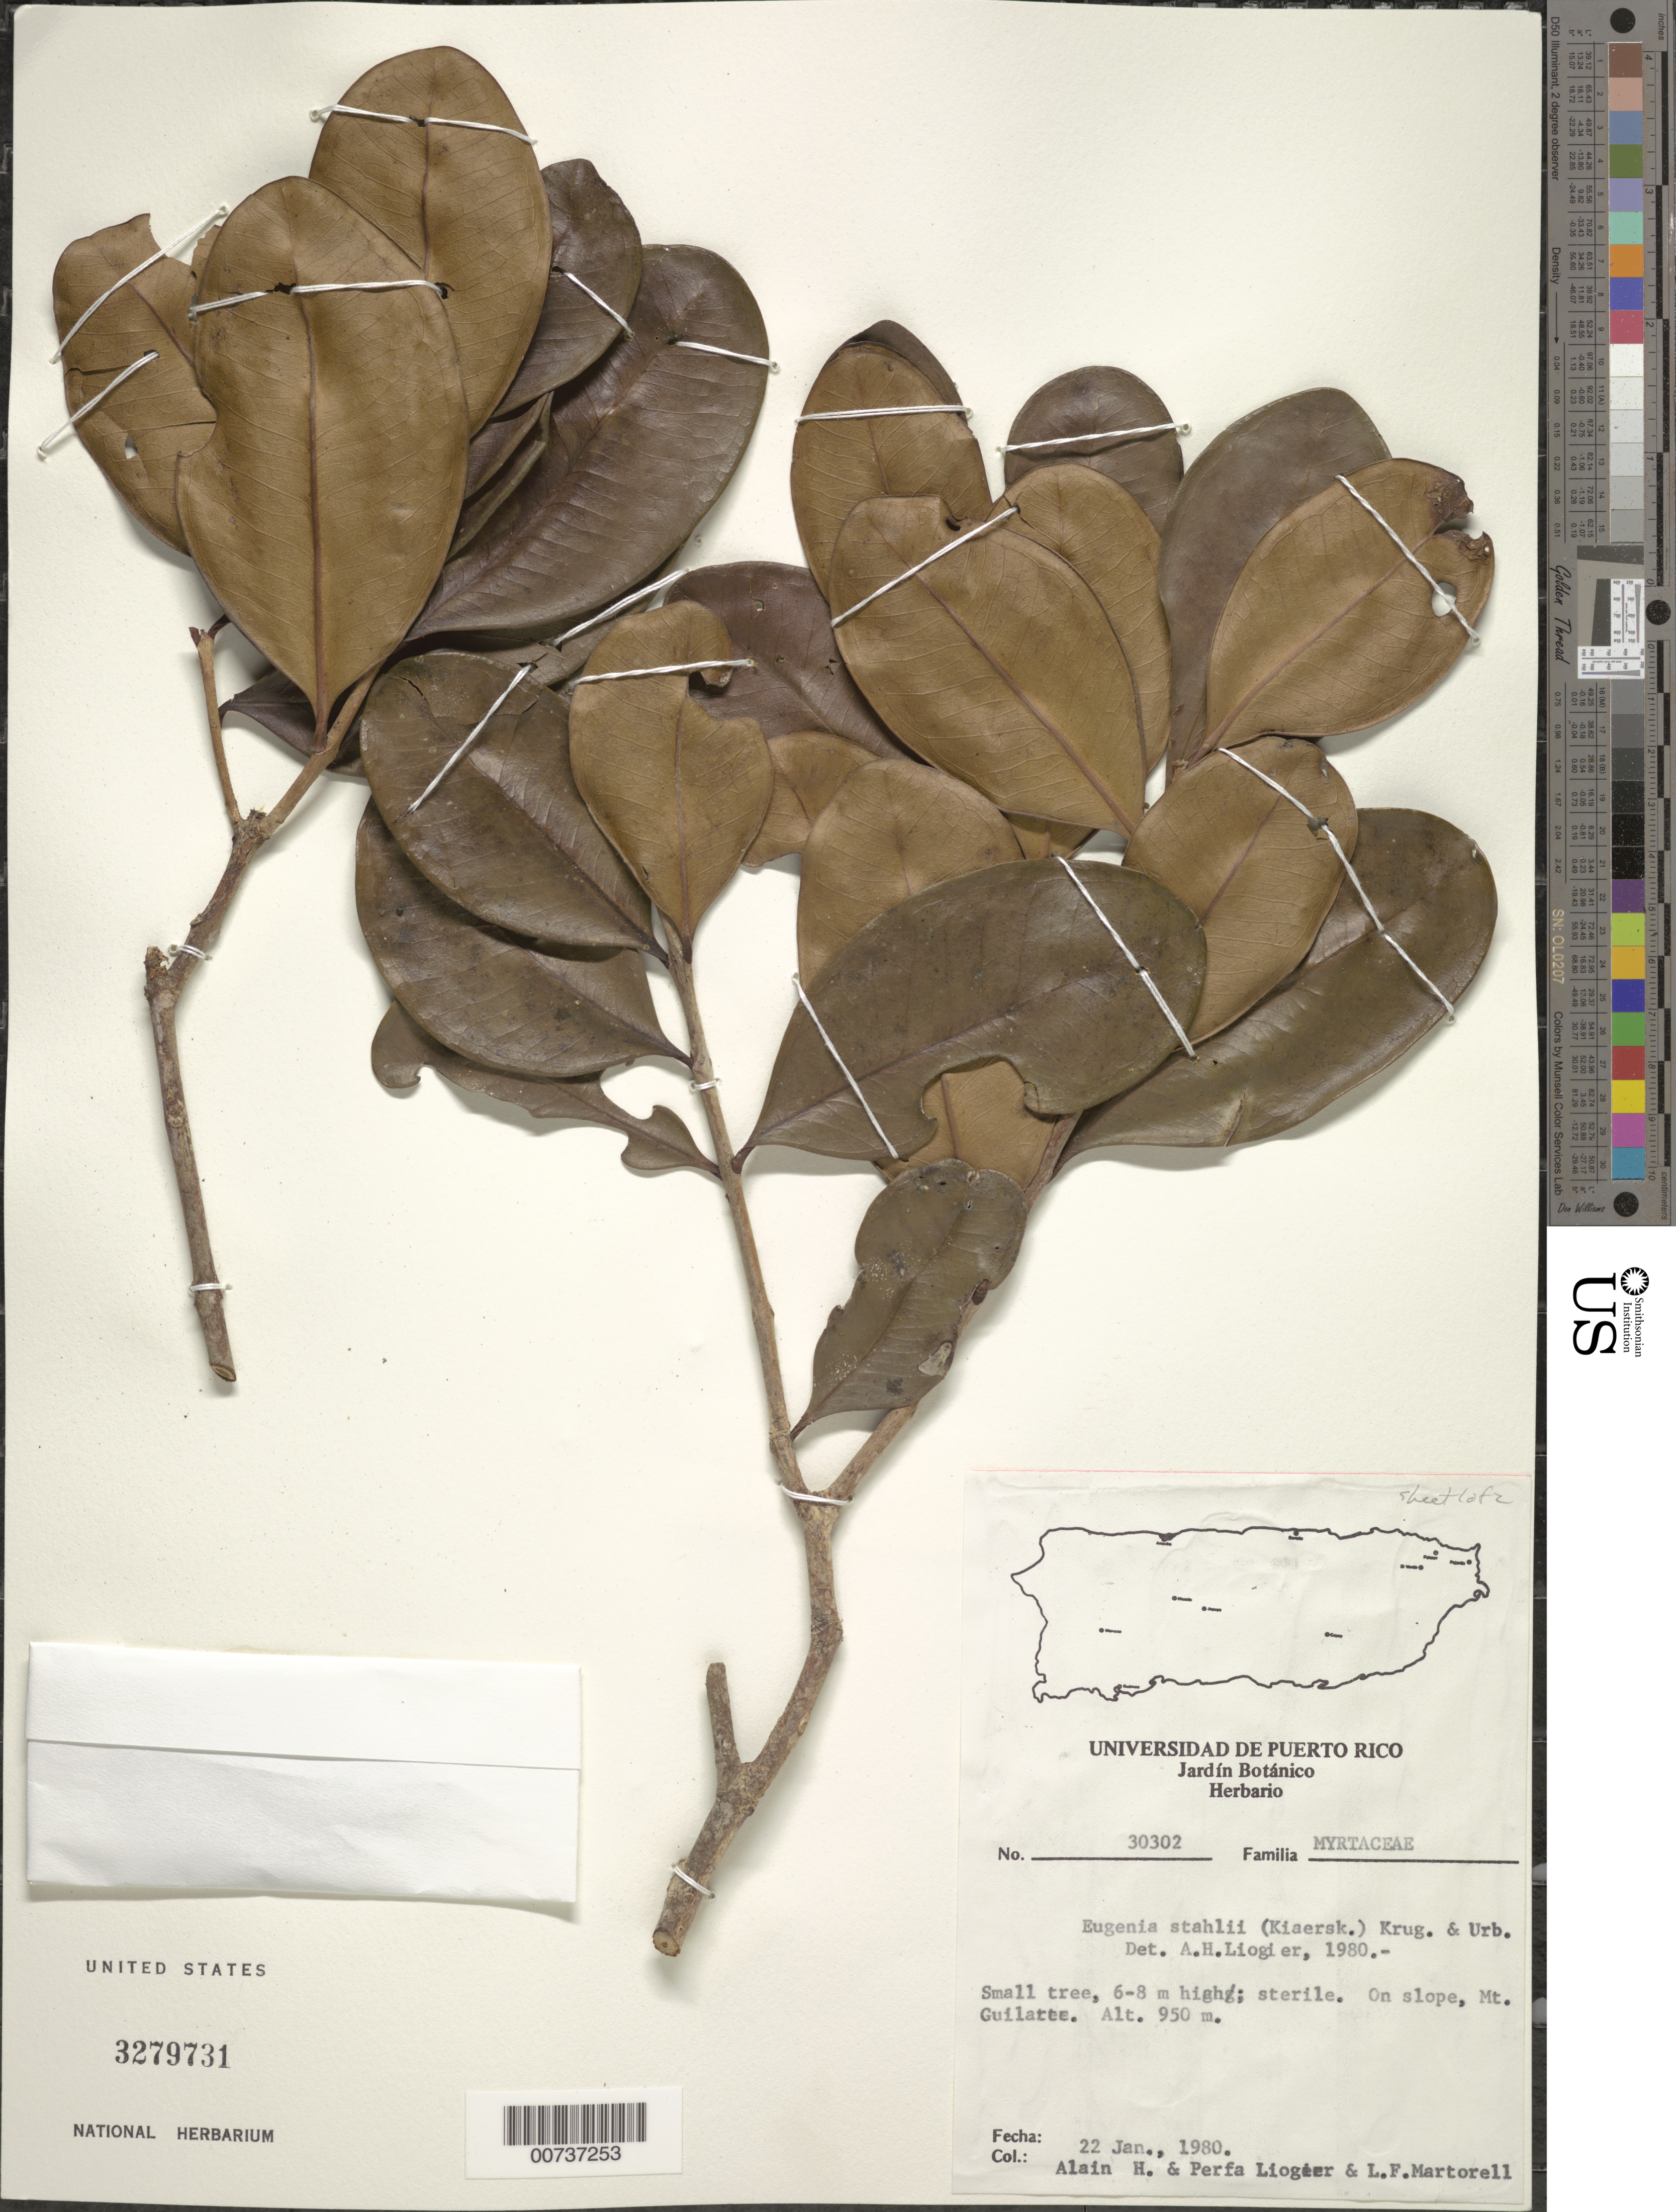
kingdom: Plantae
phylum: Tracheophyta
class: Magnoliopsida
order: Myrtales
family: Myrtaceae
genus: Eugenia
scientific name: Eugenia stahlii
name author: (Kiaersk.) Krug & Urb.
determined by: Liogier, Alain H.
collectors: A. H. Liogier, M. P. Liogier & L. Martorell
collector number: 30302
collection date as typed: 22 Jan 1980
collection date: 1980-01-22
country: Puerto Rico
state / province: Adjuntas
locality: Mt. Guilarte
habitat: On slope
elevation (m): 950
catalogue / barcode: US 3279731